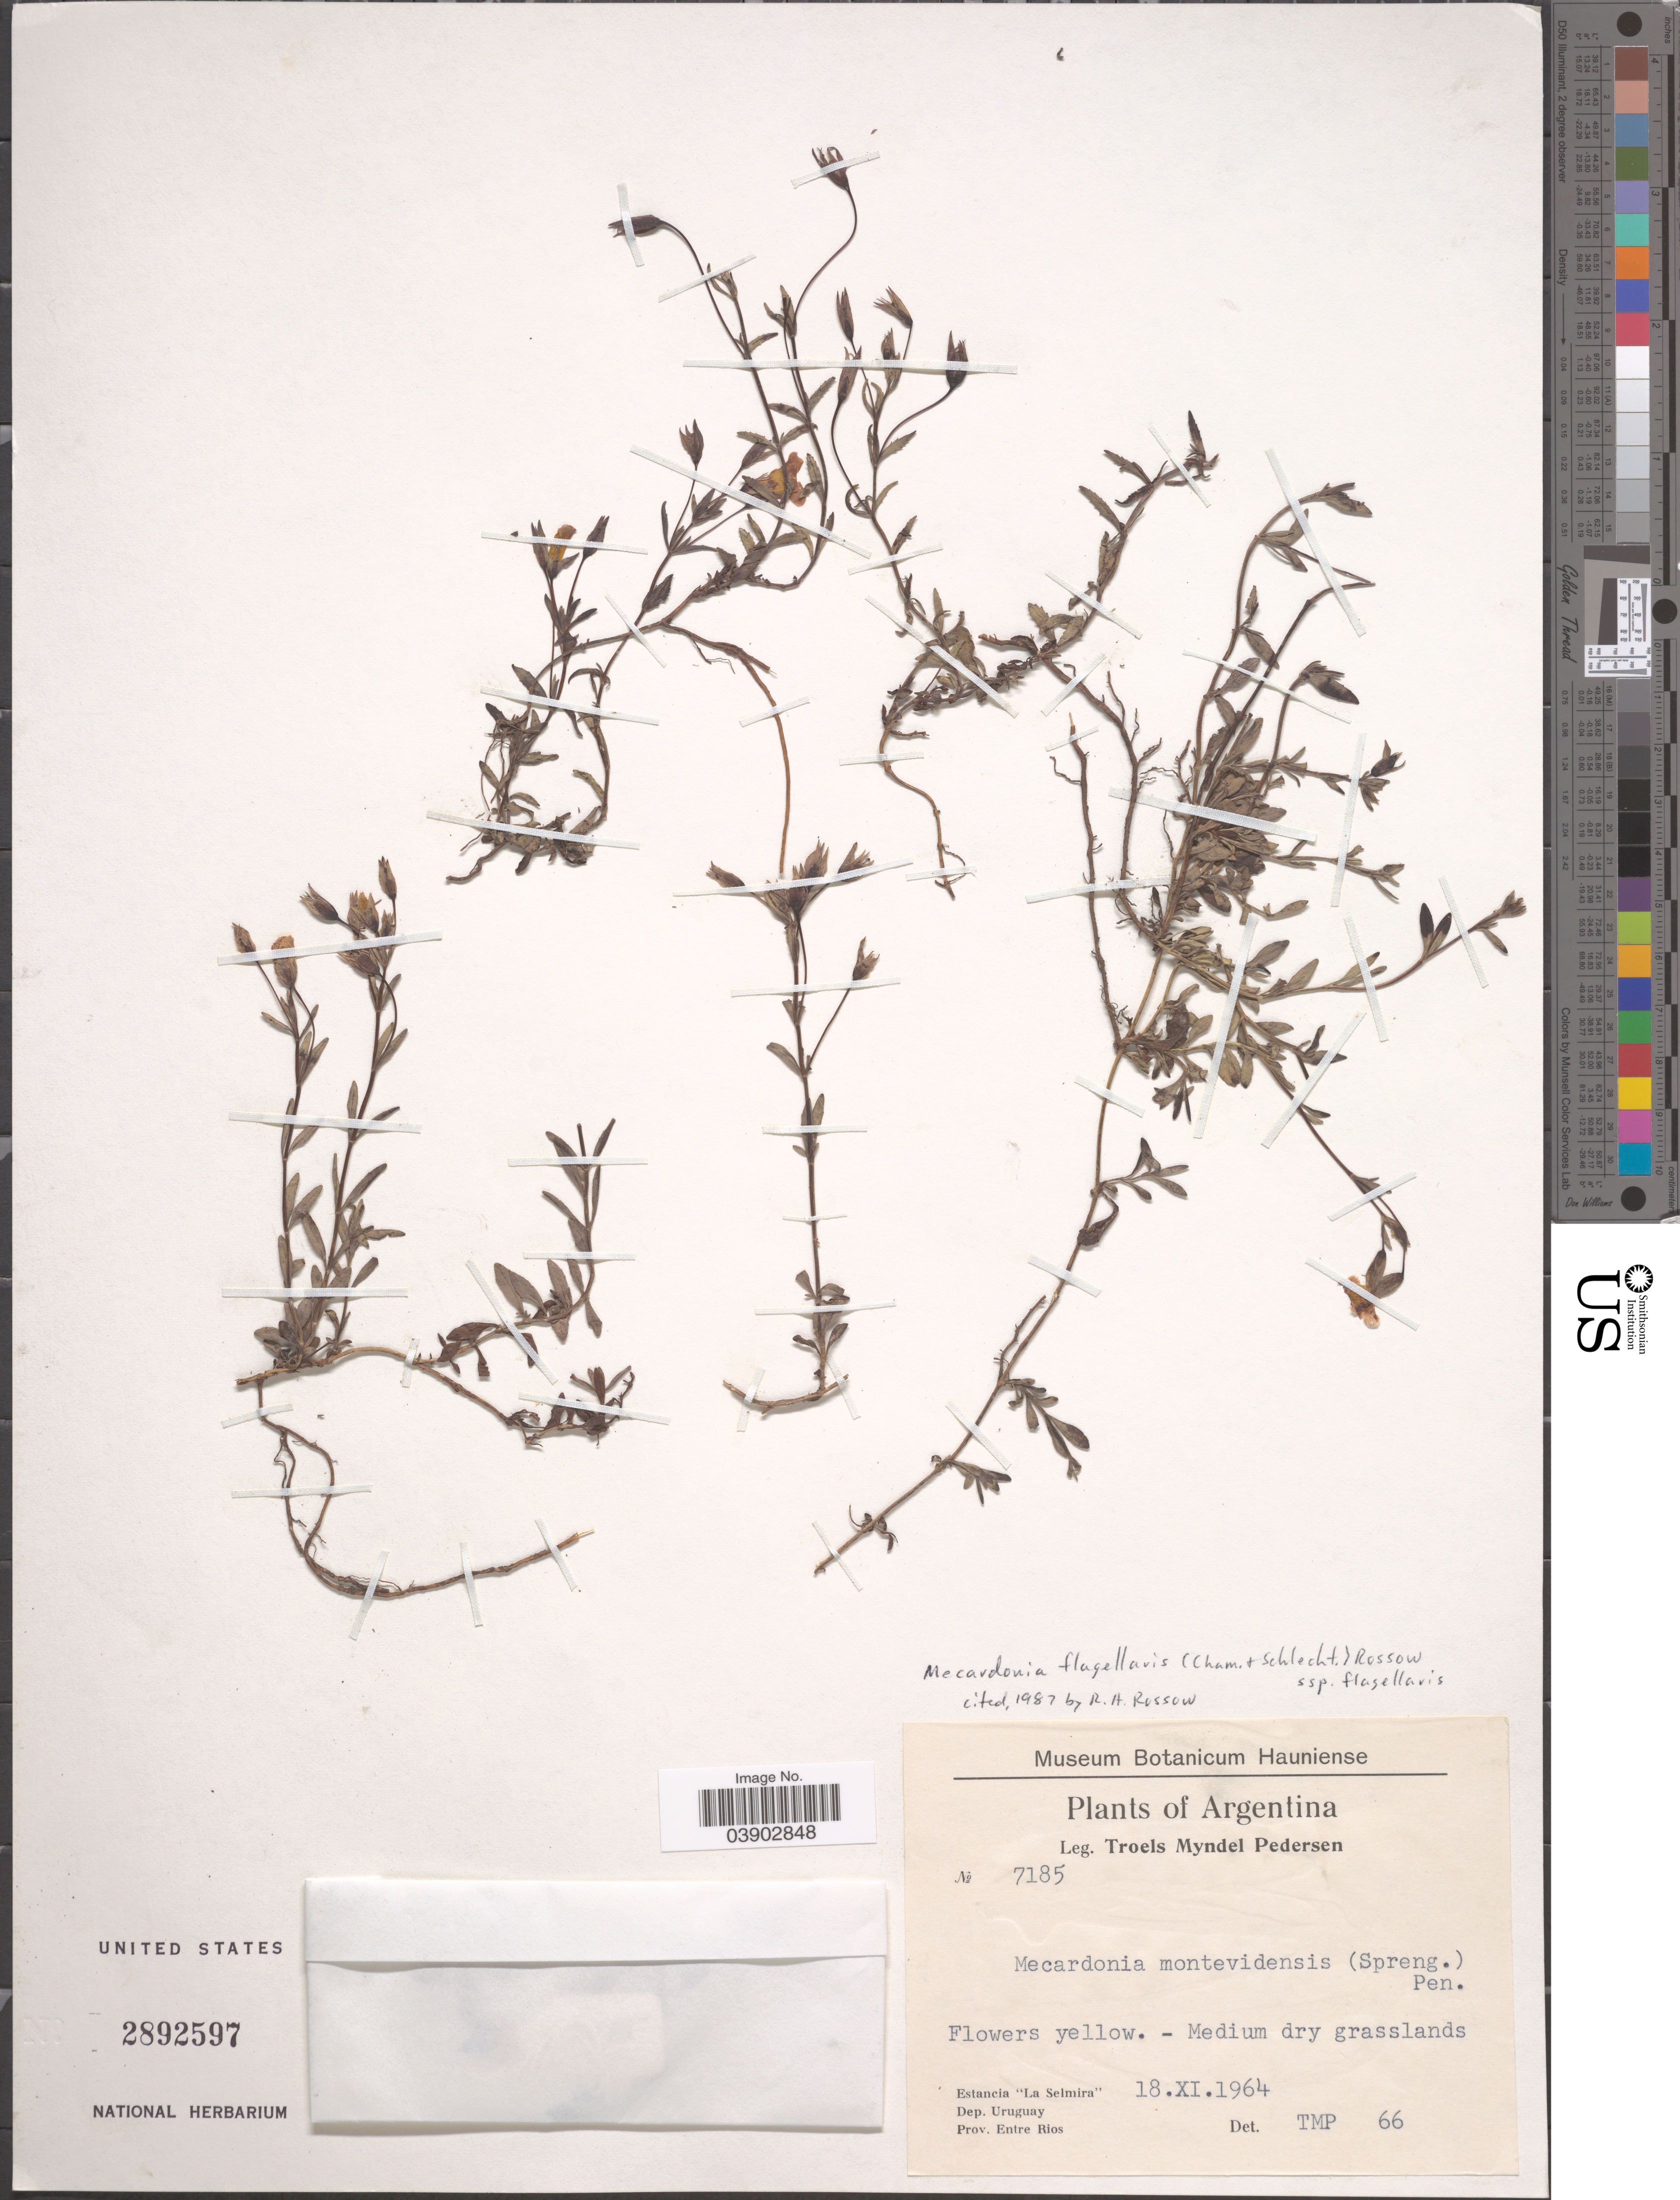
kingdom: Plantae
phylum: Tracheophyta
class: Magnoliopsida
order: Lamiales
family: Plantaginaceae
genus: Mecardonia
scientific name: Mecardonia flagellaris subsp. flagellaris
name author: (Cham. & Schltdl.) Rossow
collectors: T. Pederson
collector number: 7185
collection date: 1964-11-18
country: Argentina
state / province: Entre Rios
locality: Estancia "La Selmira". Dep. Uruguay.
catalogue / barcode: US 2892597